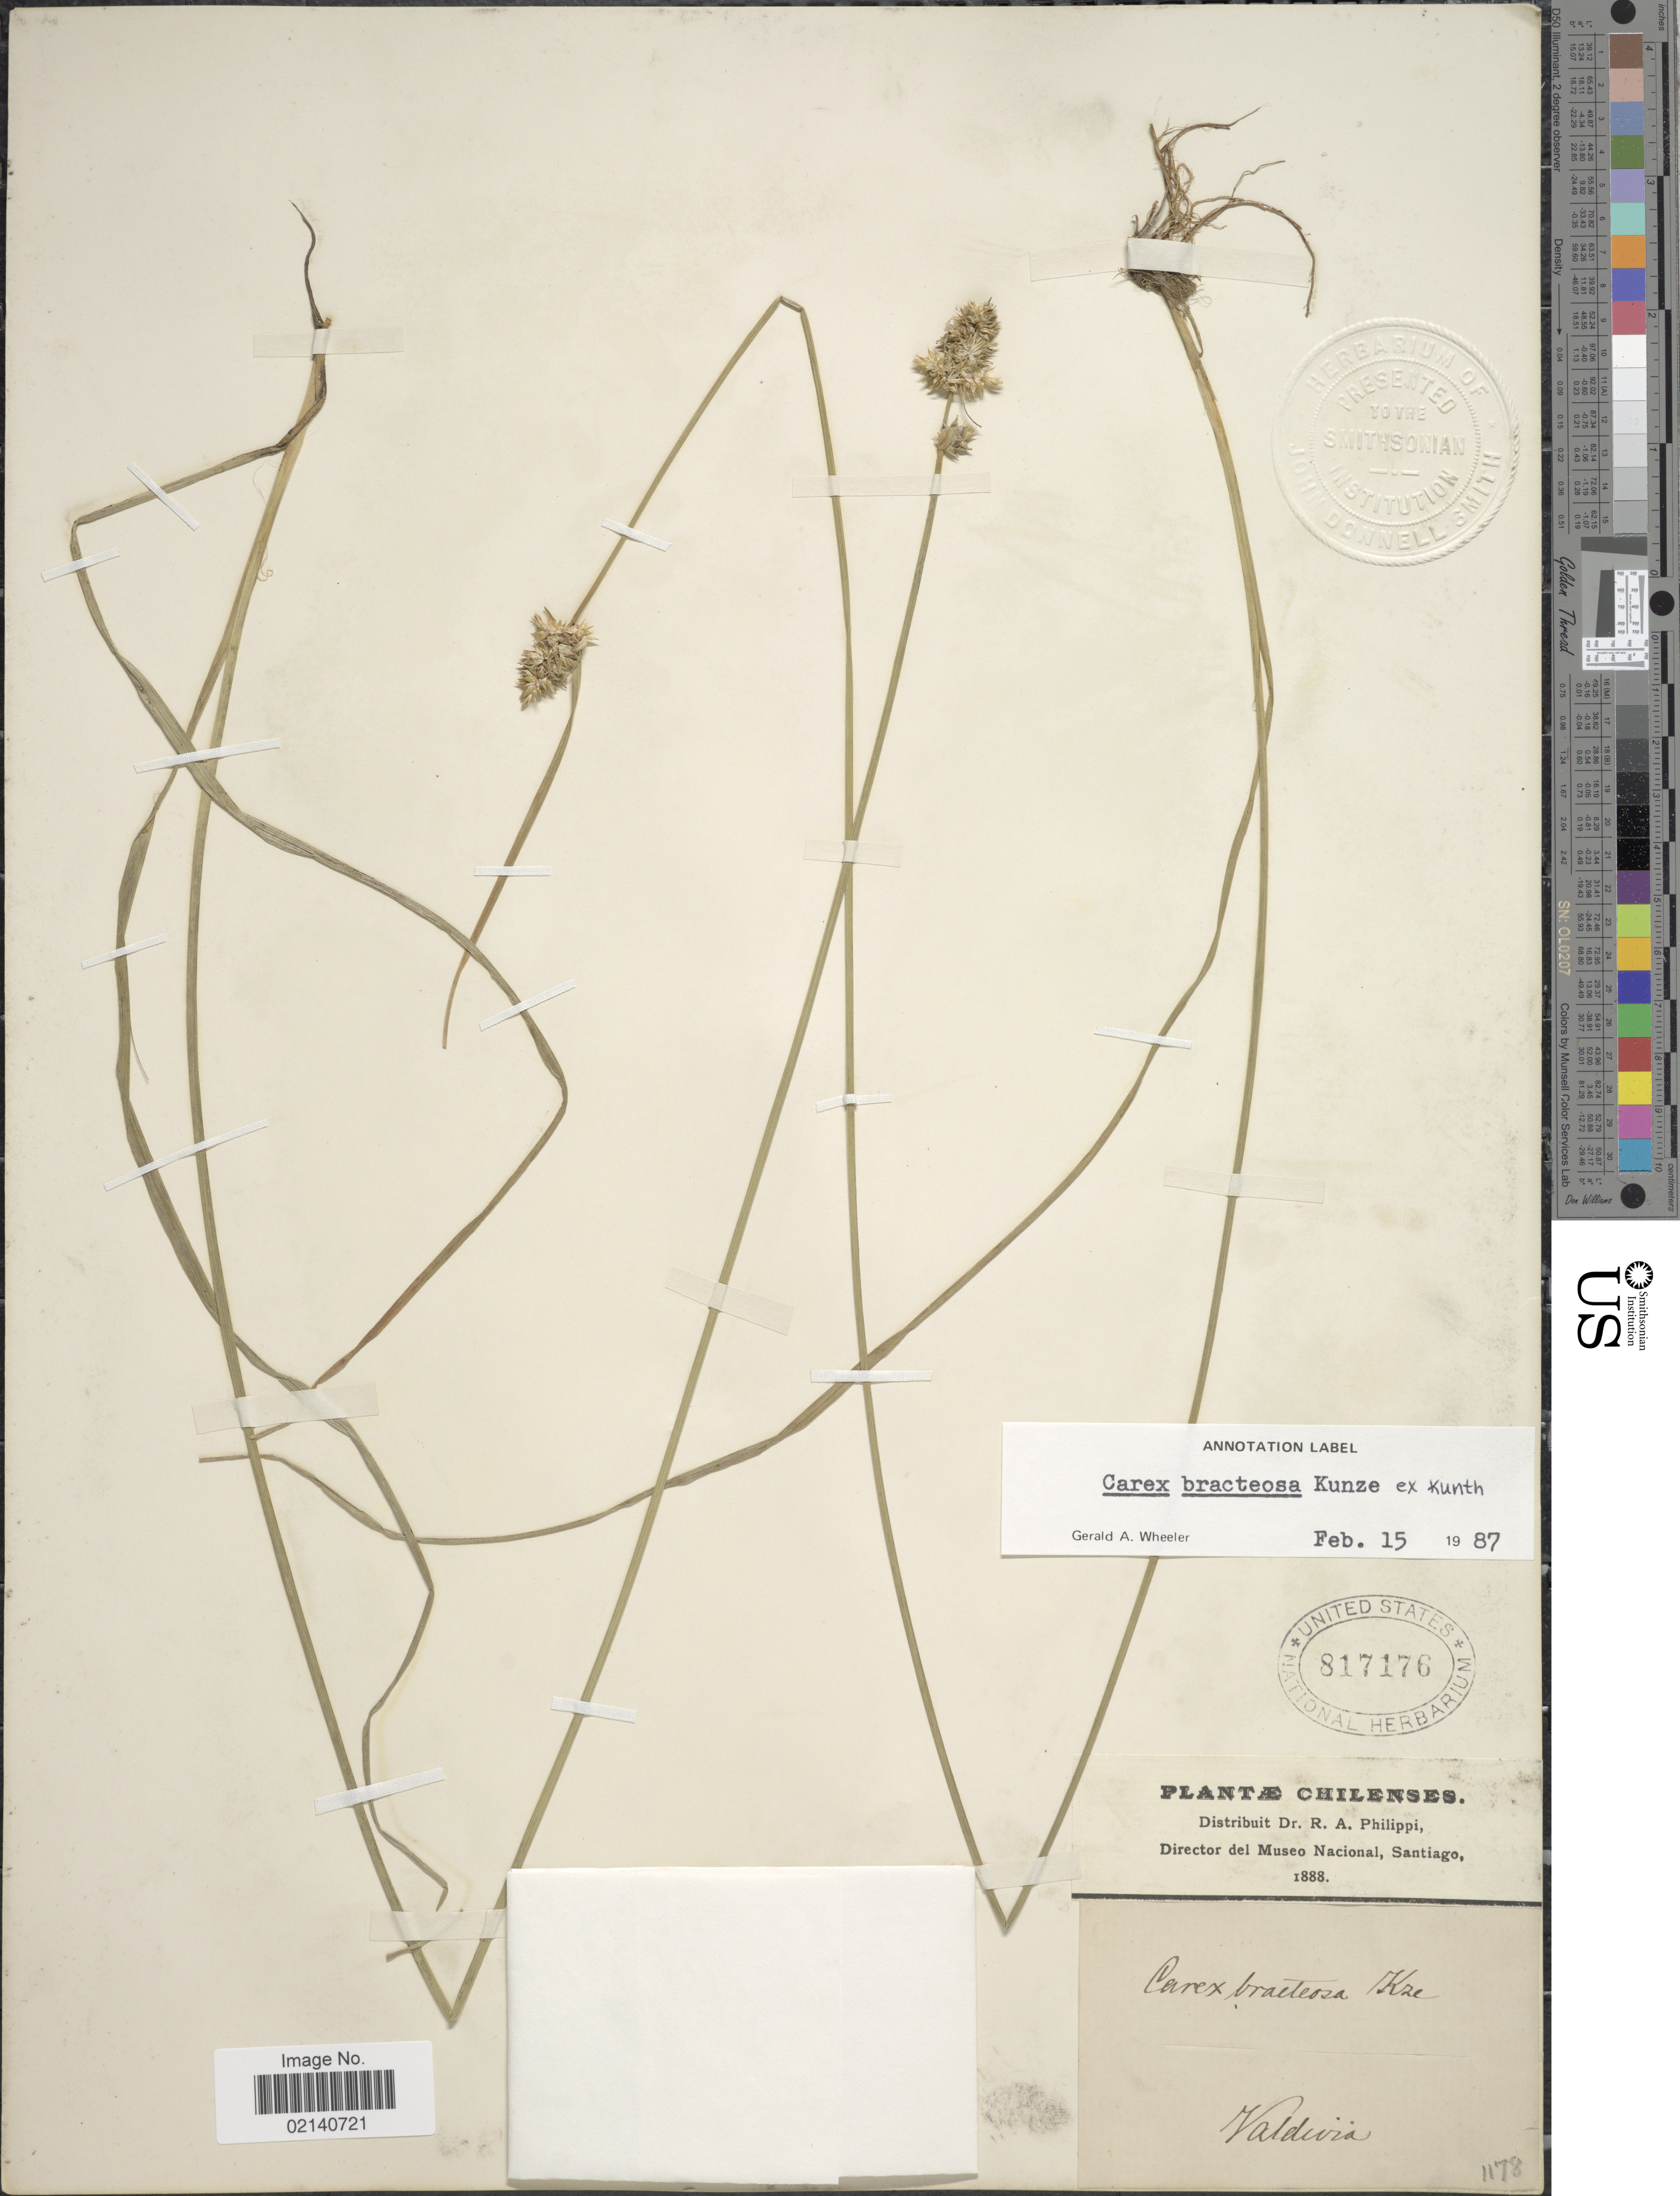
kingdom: Plantae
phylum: Tracheophyta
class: Liliopsida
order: Poales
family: Cyperaceae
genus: Carex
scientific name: Carex bracteosa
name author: (Rchb.) Kunze ex Kunth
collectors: R. A. Philippi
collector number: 1178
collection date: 1888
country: Chile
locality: Chilenses. Valdivia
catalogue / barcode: US 817176